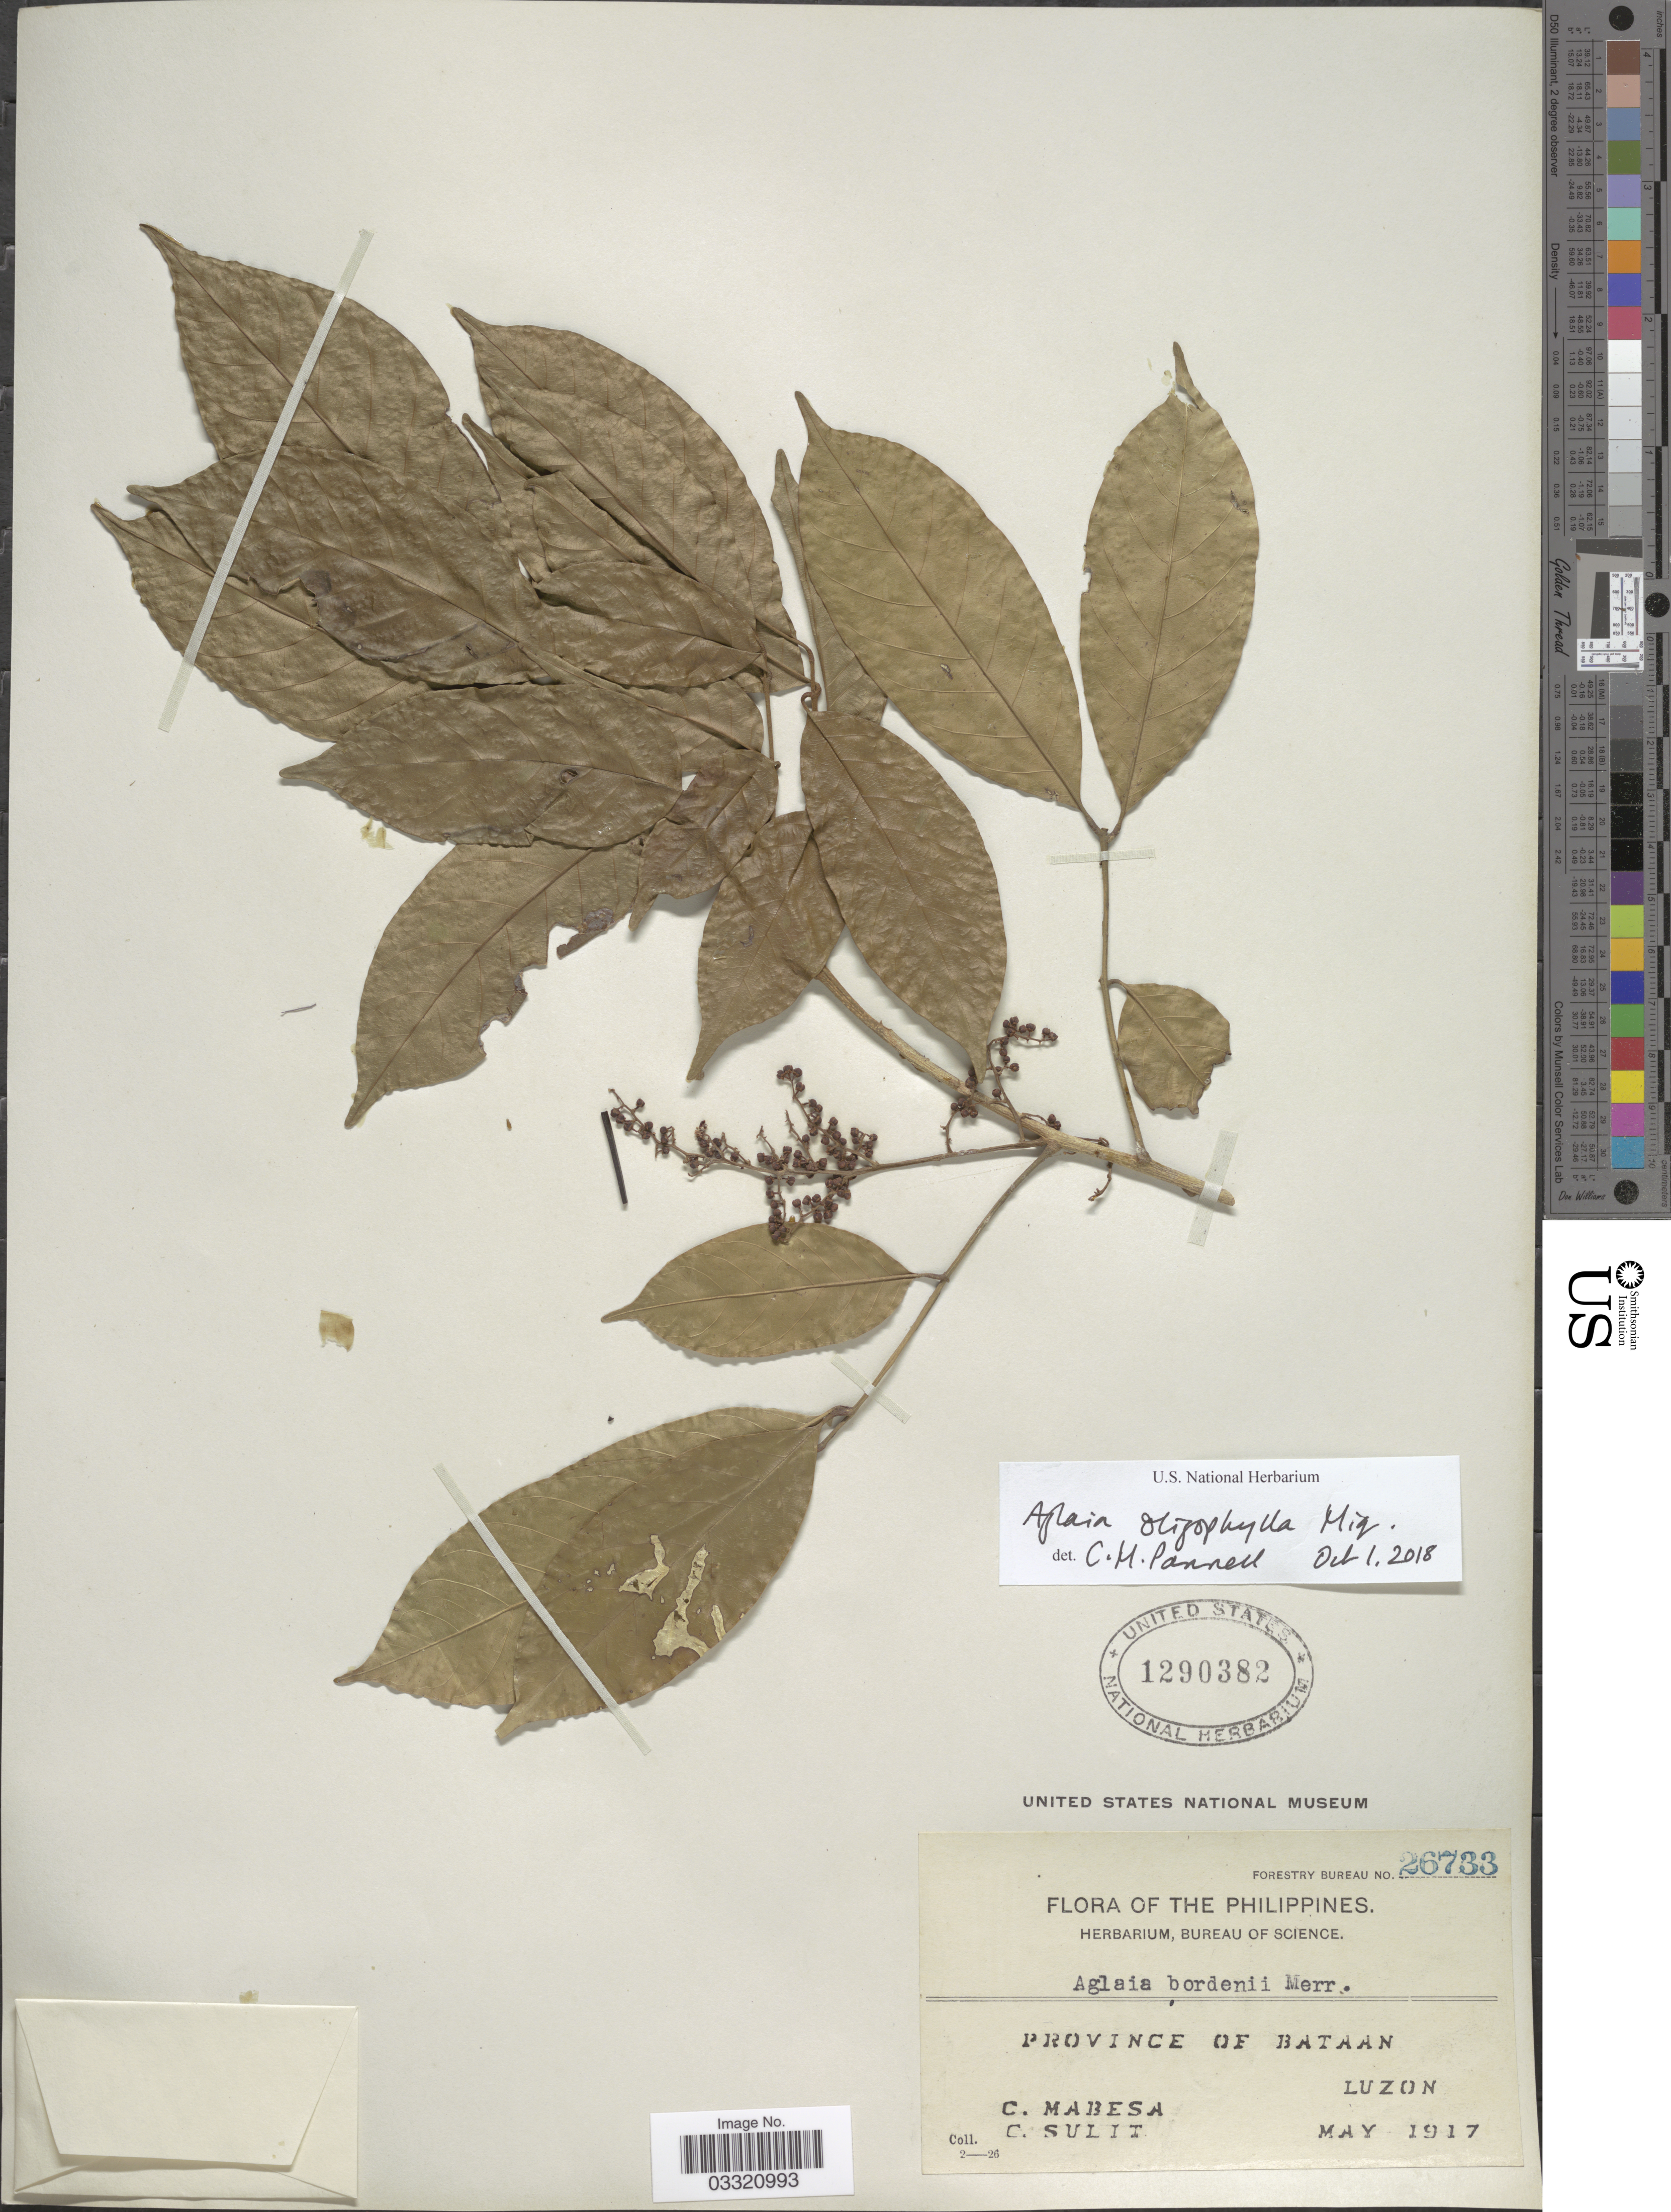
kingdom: Plantae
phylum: Tracheophyta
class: Magnoliopsida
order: Sapindales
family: Meliaceae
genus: Aglaia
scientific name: Aglaia oligophylla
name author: Miq.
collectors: C. Mabesa & C. Sulit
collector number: Forestry Bureau 26733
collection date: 1917-05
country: Philippines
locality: Province of Bataan. Luzon.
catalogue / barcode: US 1290382